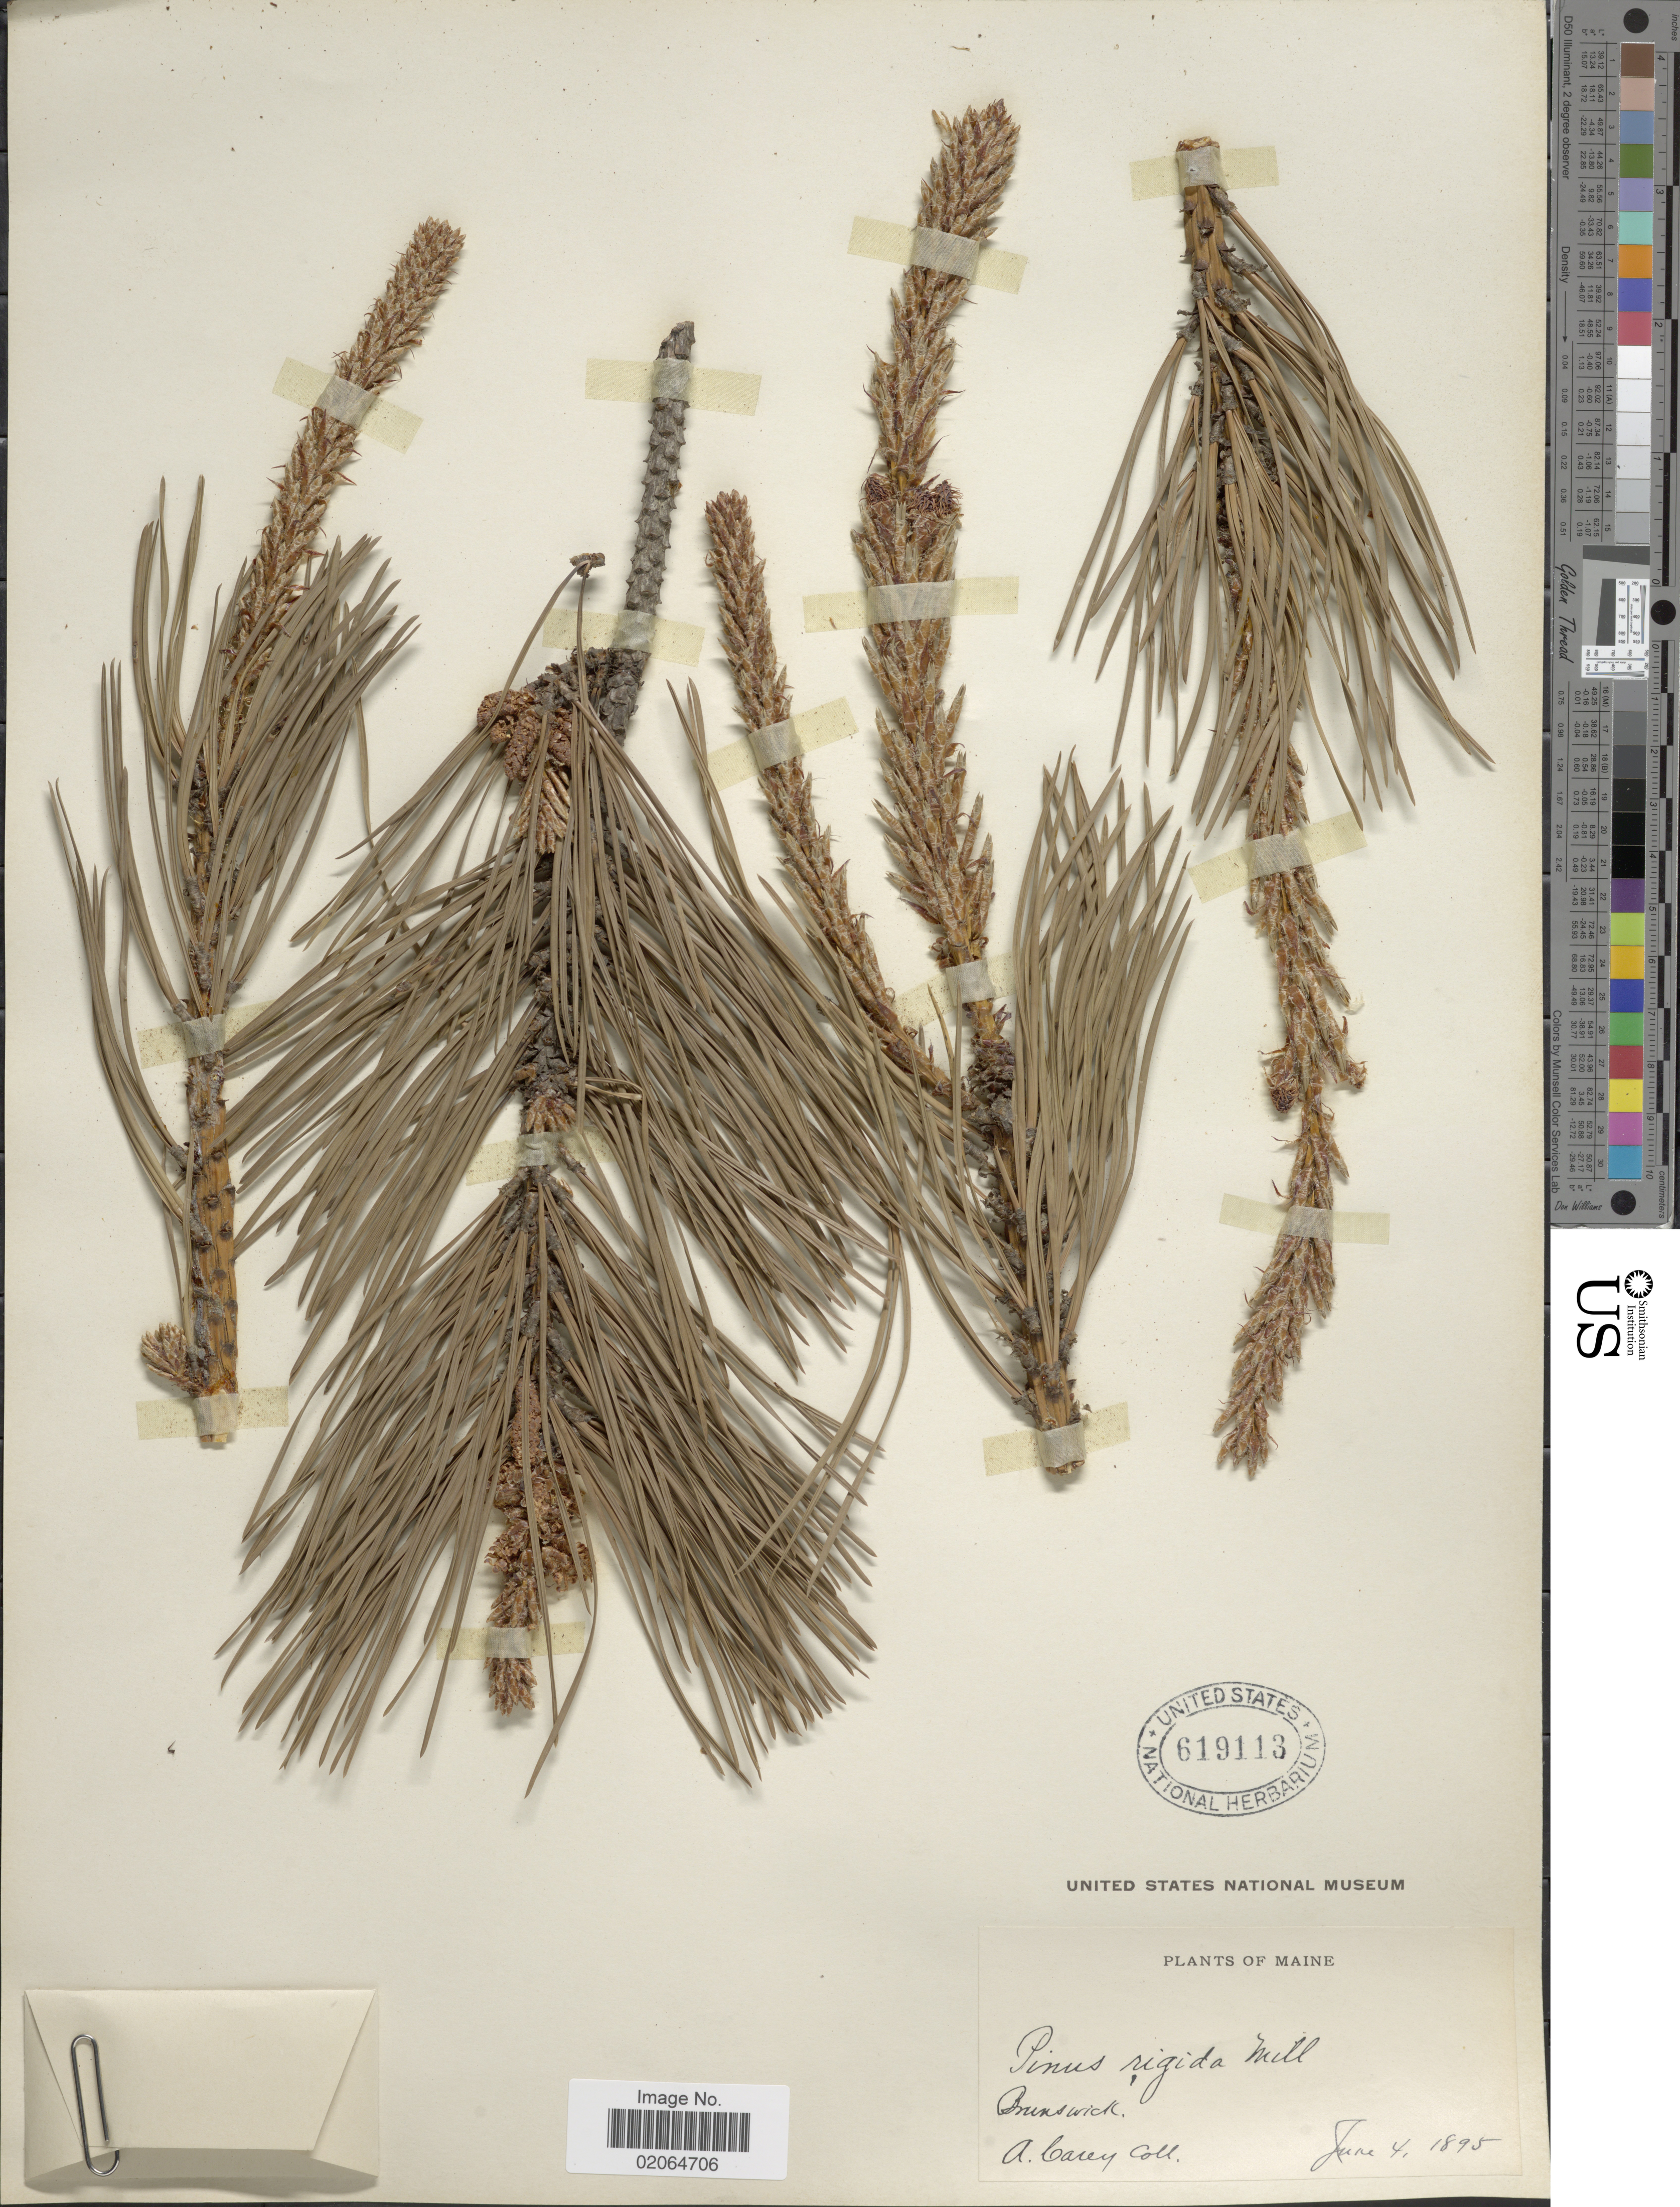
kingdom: Plantae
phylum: Tracheophyta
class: Pinopsida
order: Pinales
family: Pinaceae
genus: Pinus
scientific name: Pinus rigida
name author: Mill.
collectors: A. Carey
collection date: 1895-06-04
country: United States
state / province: Maine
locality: Brunswick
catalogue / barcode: US 619113